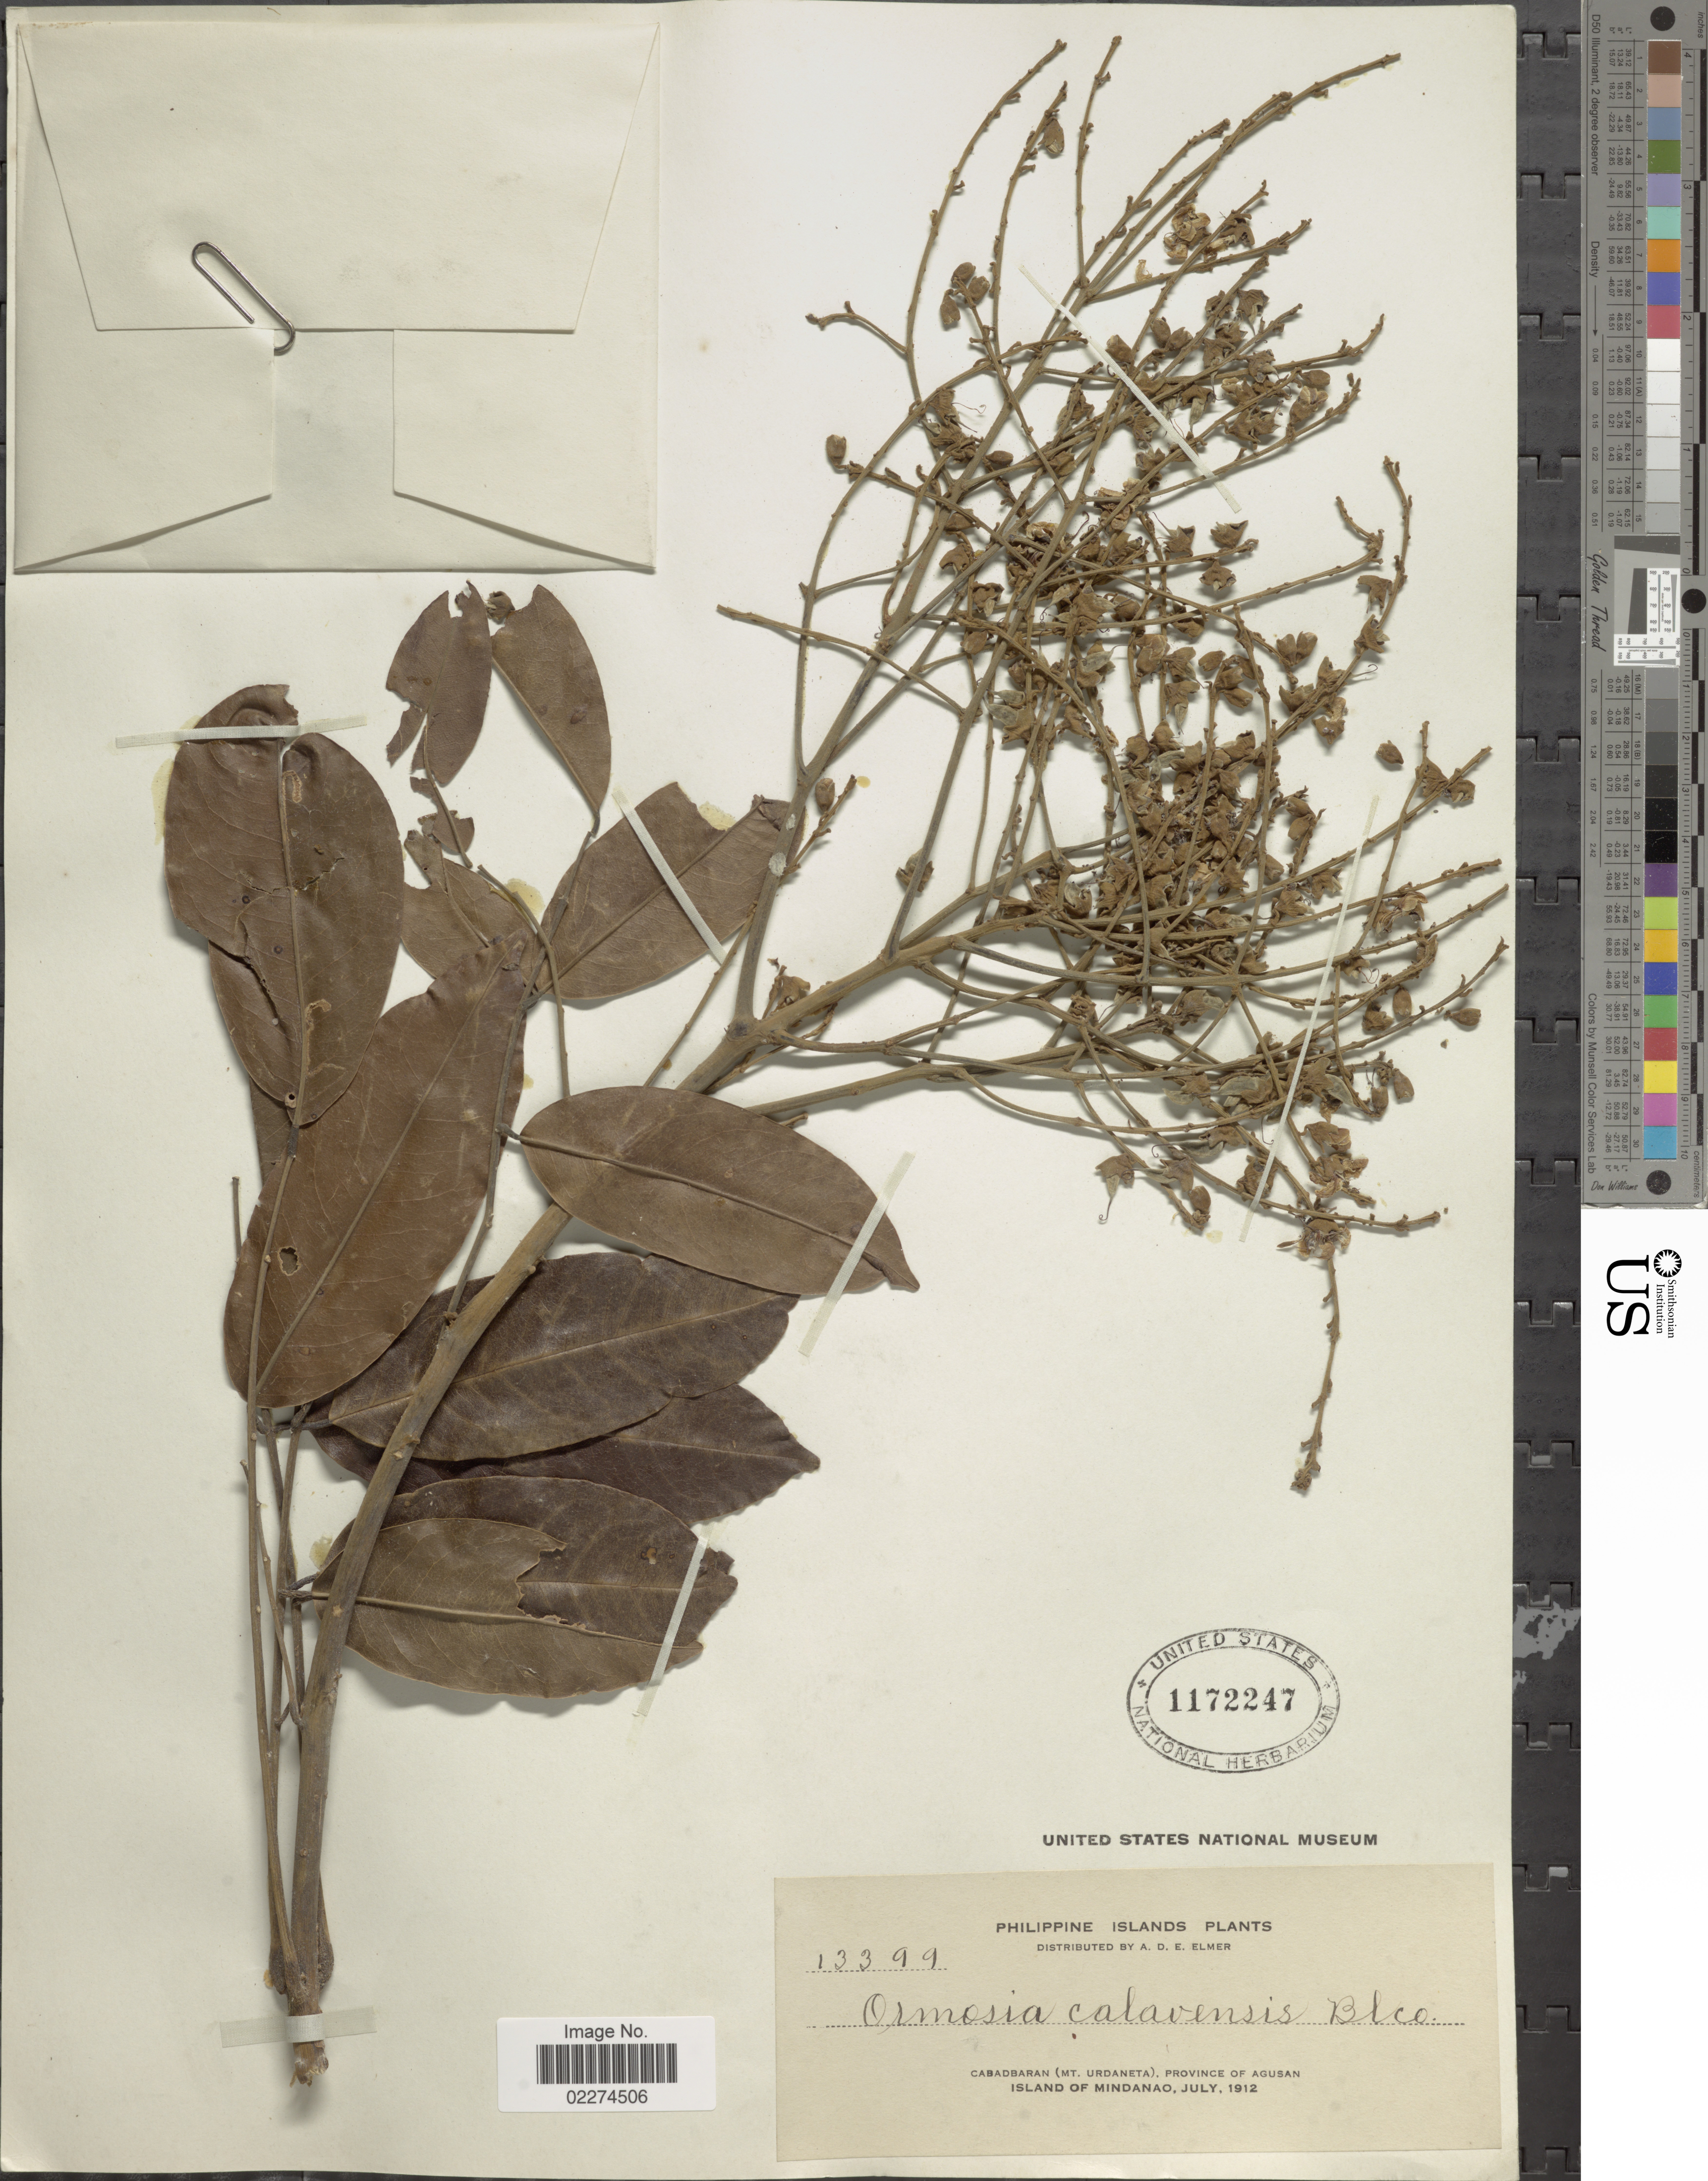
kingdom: Plantae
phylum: Tracheophyta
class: Magnoliopsida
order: Fabales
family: Fabaceae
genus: Ormosia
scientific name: Ormosia calavensis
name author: Azaola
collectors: A. D. E. Elmer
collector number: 13399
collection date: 1912-07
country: Philippines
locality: Cabadbaran (Mt. Urdaneta), Province of Agusan, Island of Mindanao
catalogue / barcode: US 1172247